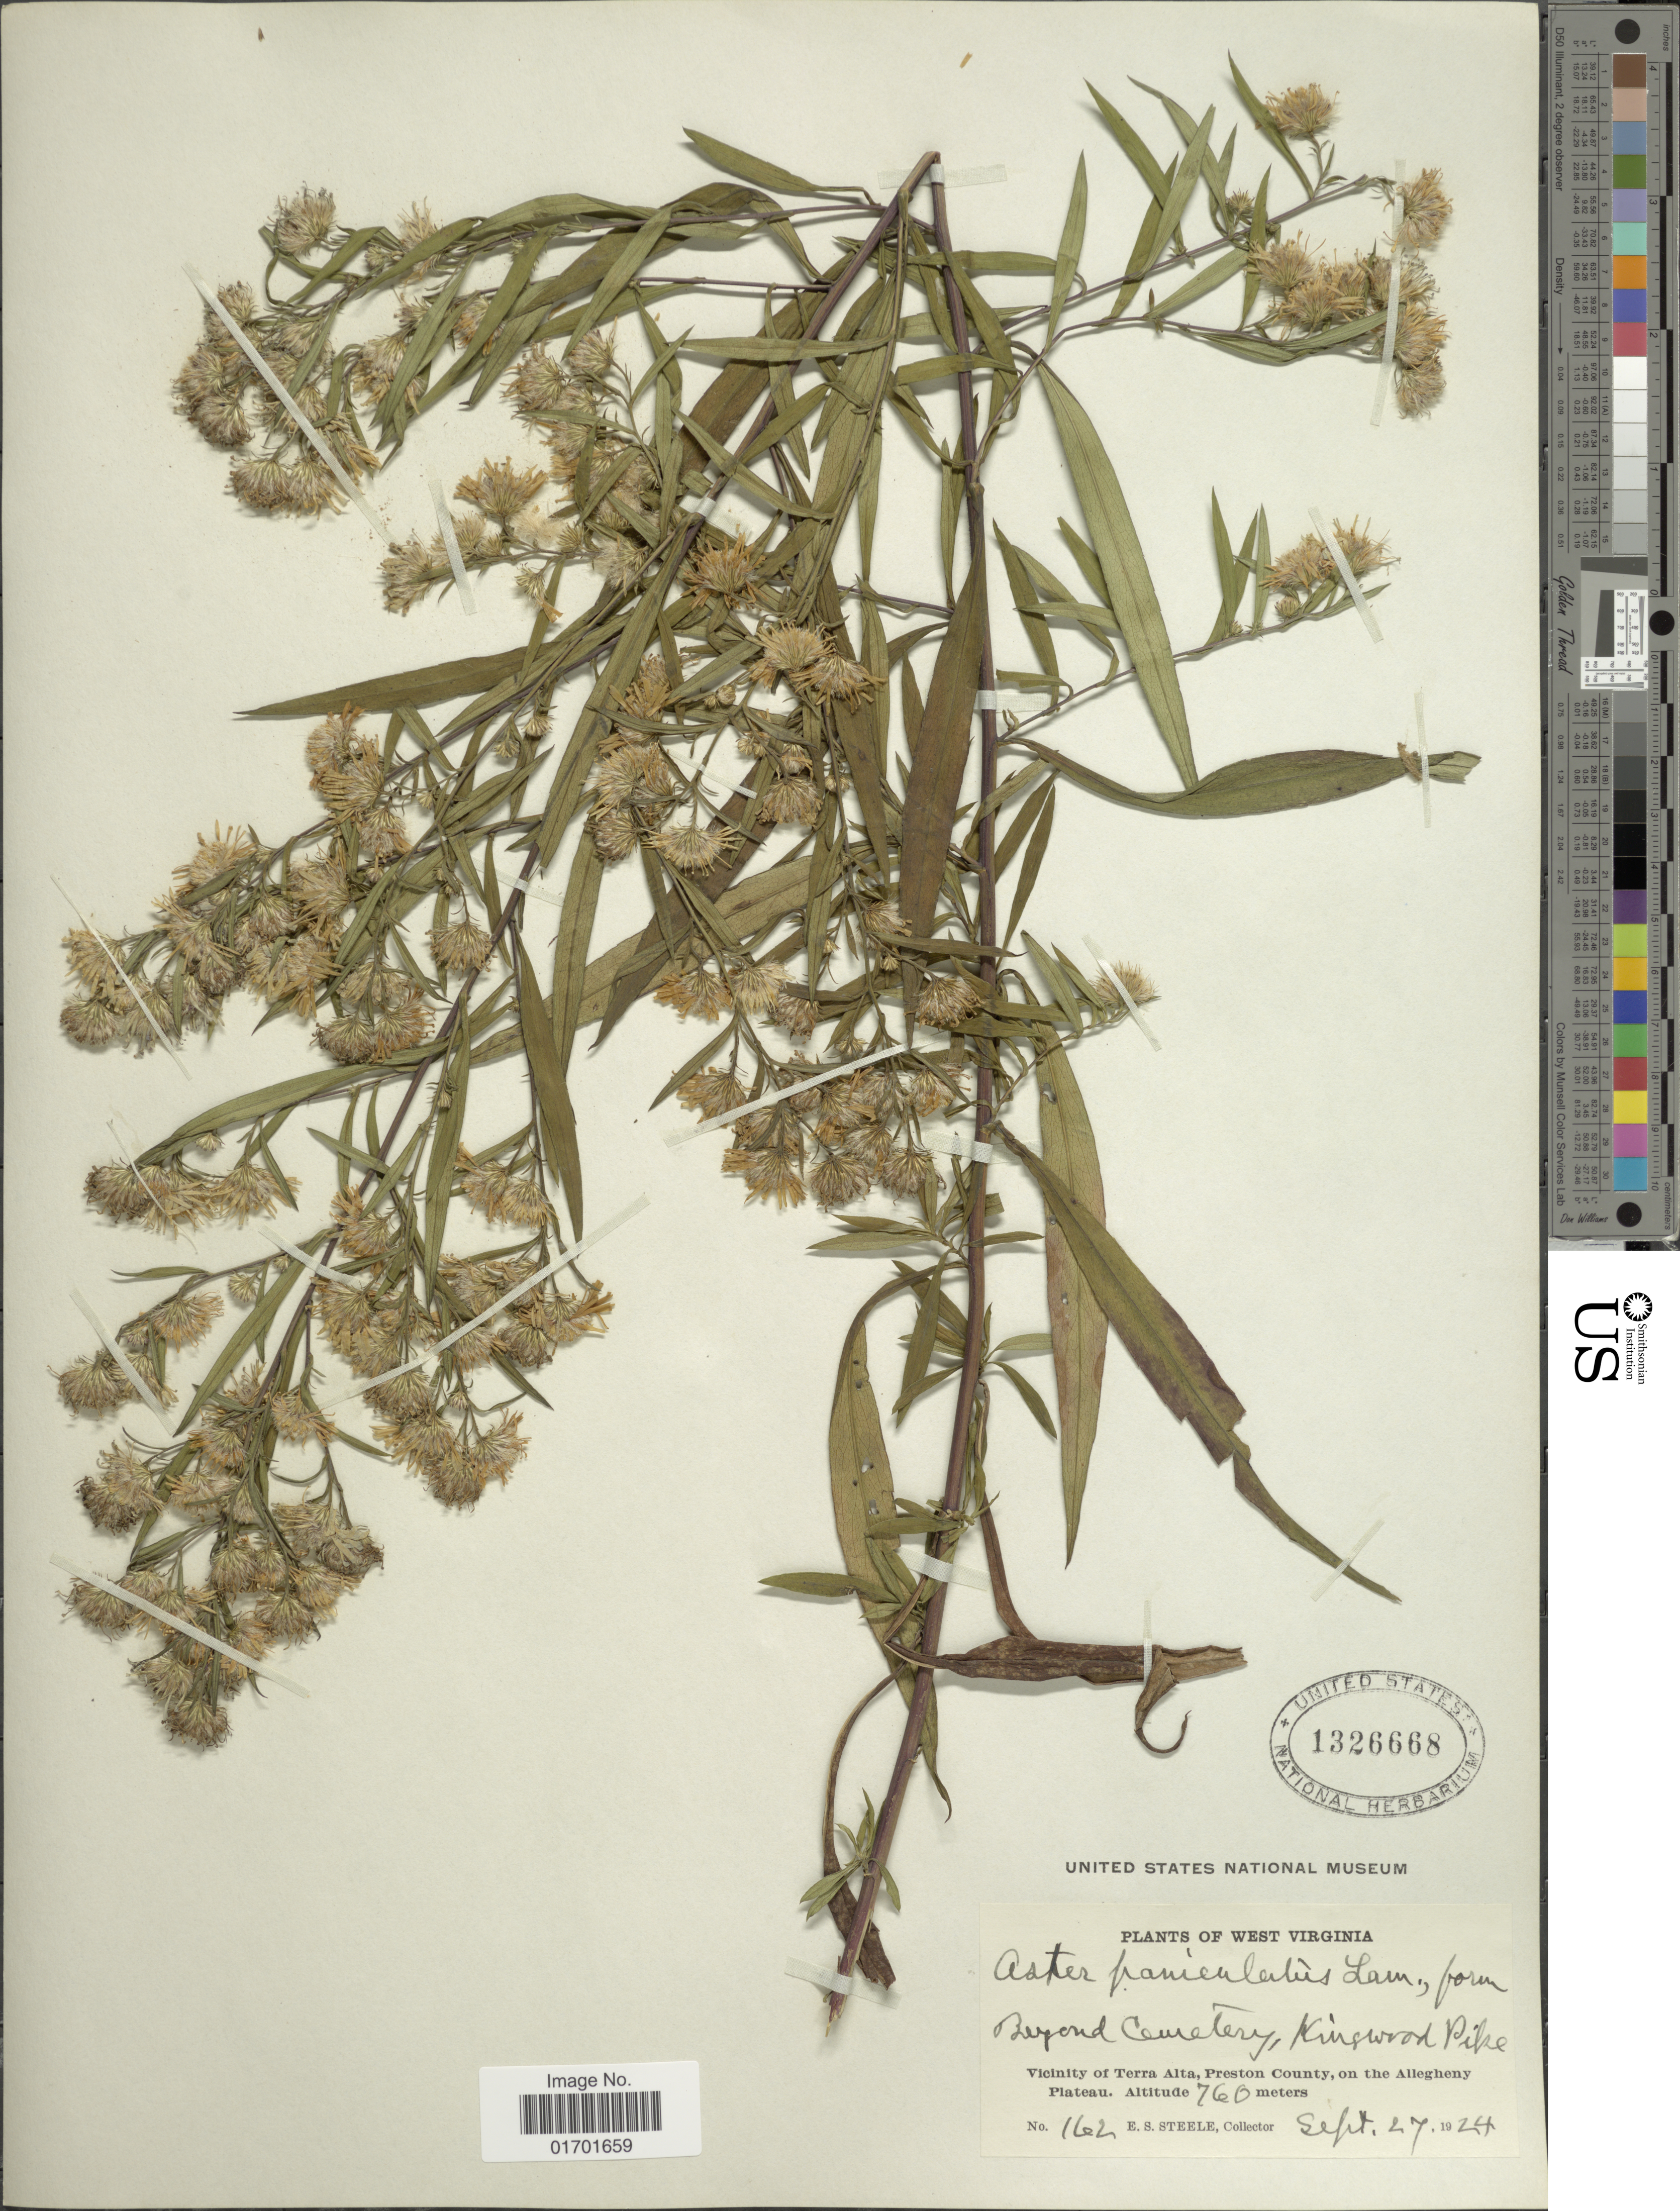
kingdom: Plantae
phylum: Tracheophyta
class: Magnoliopsida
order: Asterales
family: Asteraceae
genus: Symphyotrichum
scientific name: Symphyotrichum lanceolatum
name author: (Willd.) G.L. Nesom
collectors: E. Steele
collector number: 162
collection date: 1924-09-27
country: United States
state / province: West Virginia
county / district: Preston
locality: Beyond Cemetery, Kingswood Pike, Vicinity of Terra Alta, Preston County, on the Allegheny Plateau.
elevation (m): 760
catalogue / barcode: US 132668